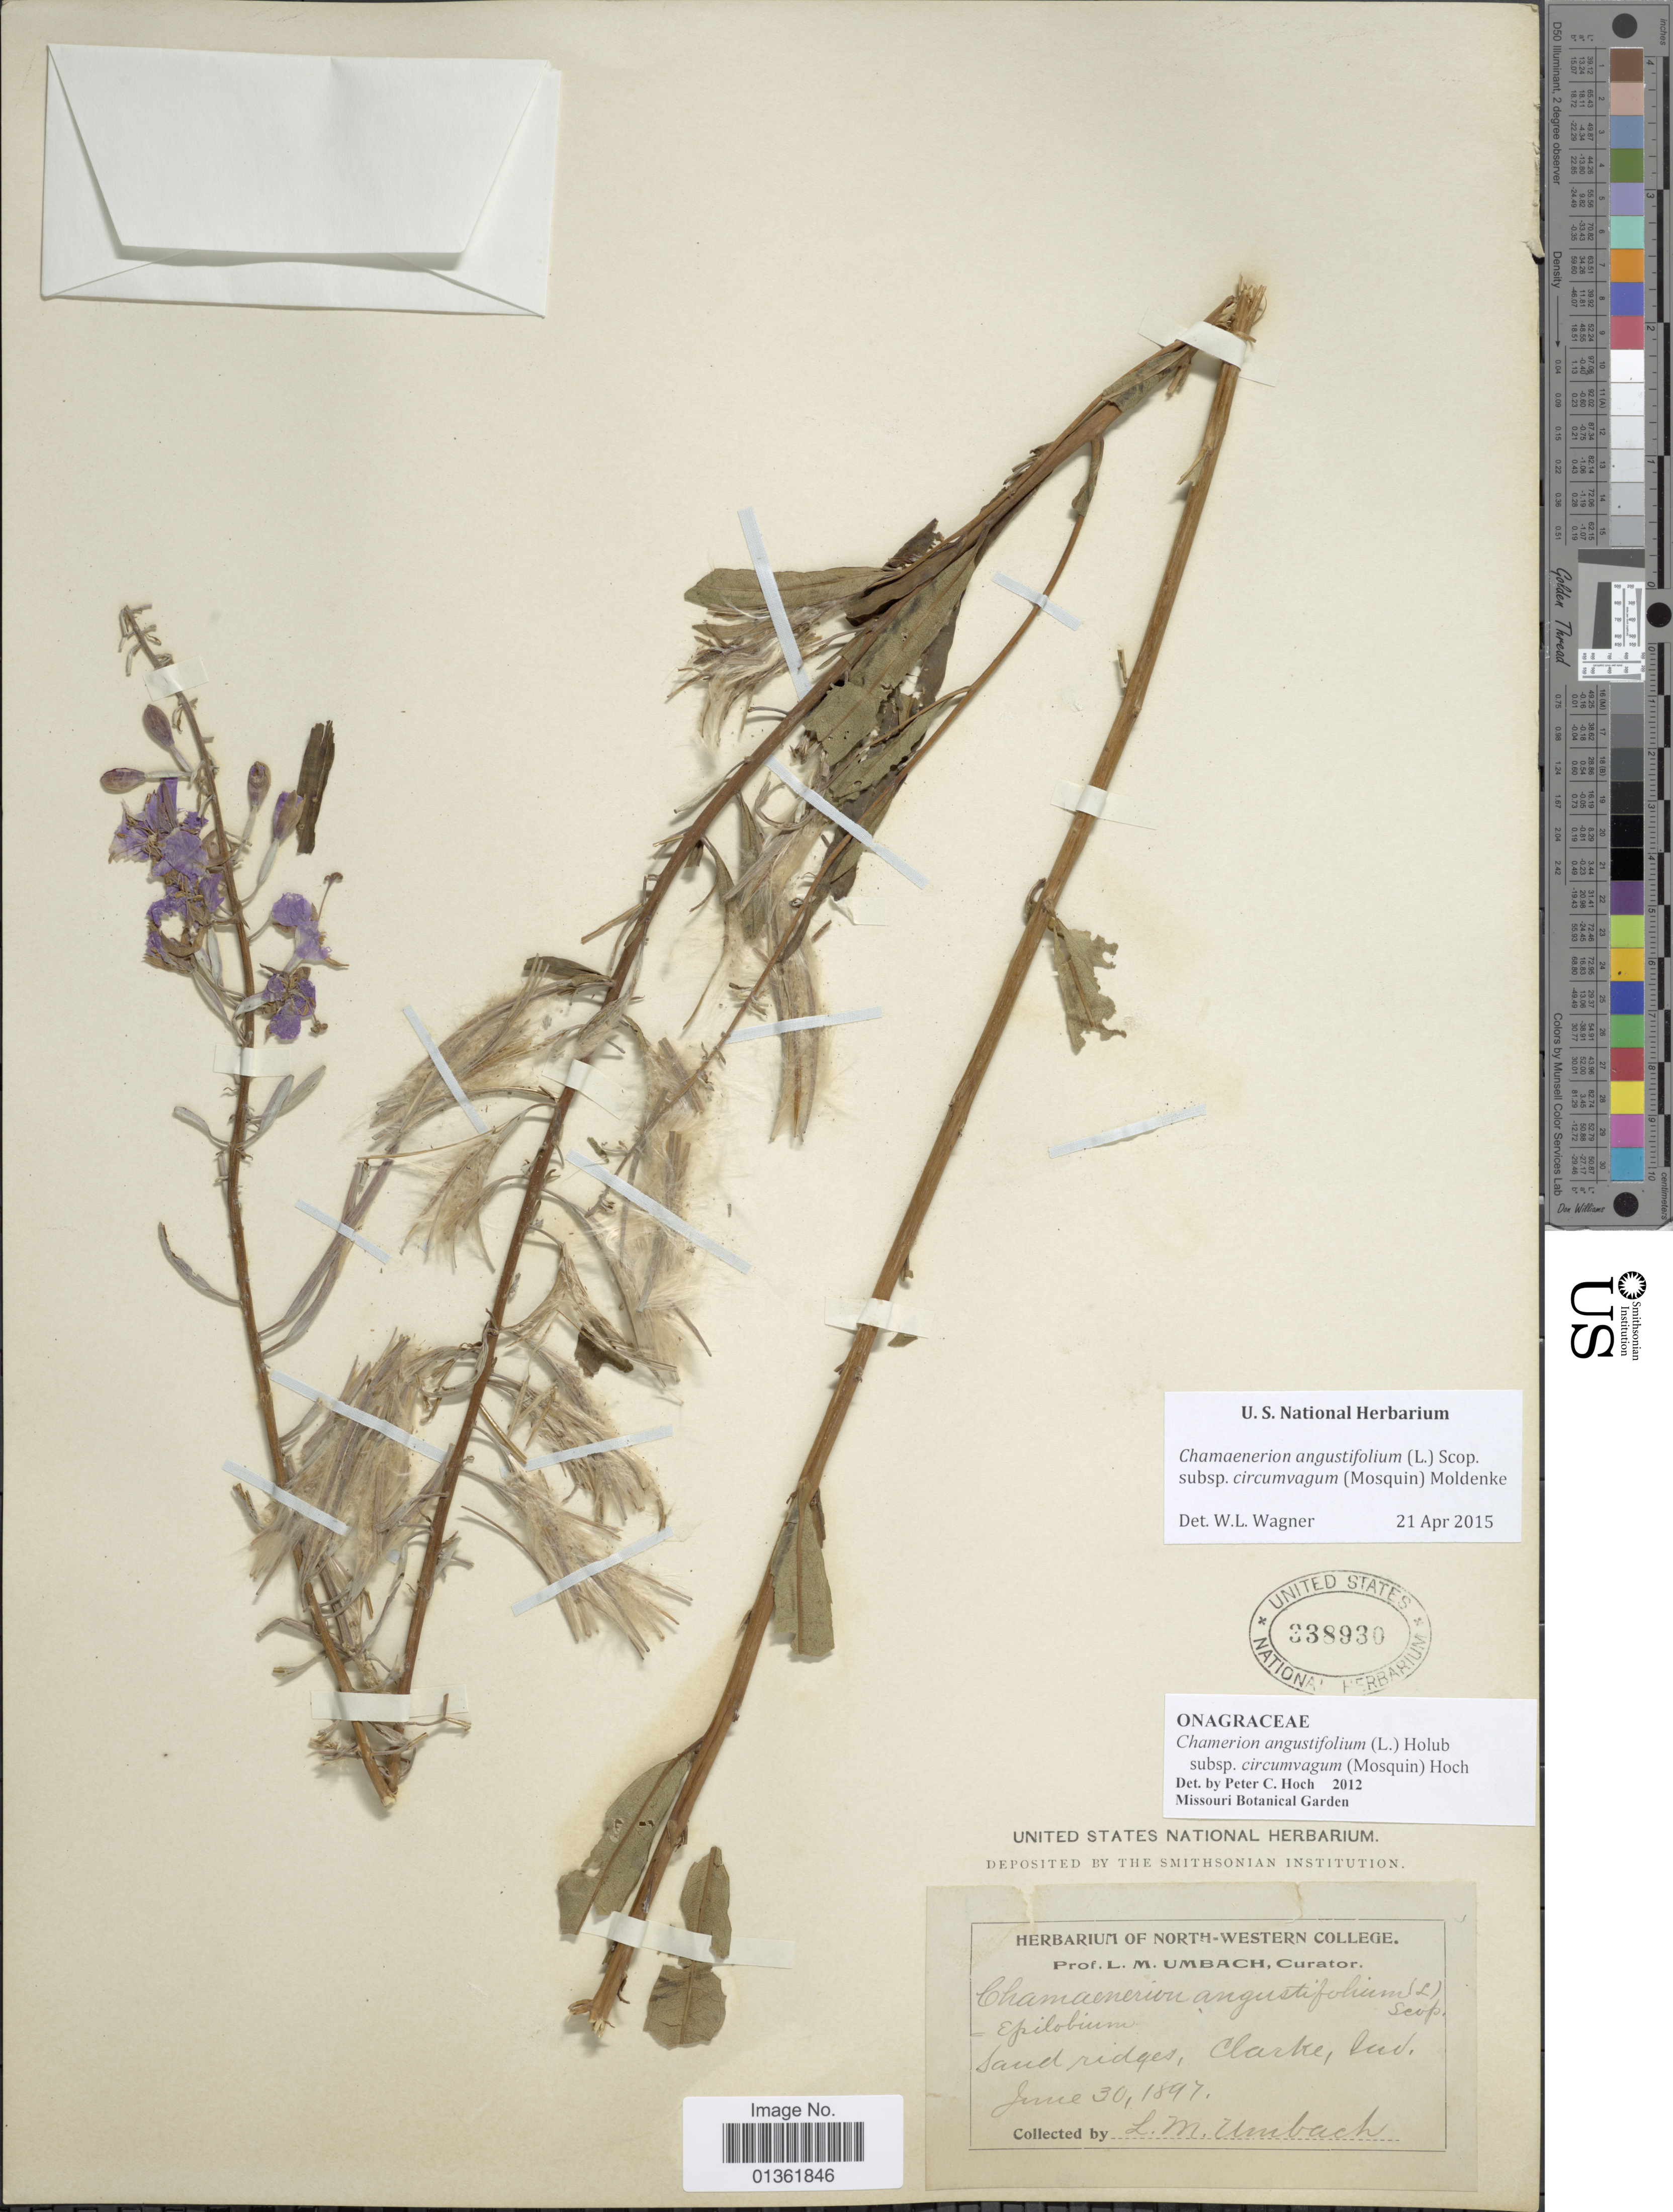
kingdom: Plantae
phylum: Tracheophyta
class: Magnoliopsida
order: Myrtales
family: Onagraceae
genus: Chamaenerion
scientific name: Chamaenerion angustifolium subsp. circumvagum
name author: (Mosquin) Moldenke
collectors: L. M. Umbach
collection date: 1897-06-30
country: United States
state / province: Indiana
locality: Sand ridges, Clarke, Ind.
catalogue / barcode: US 338930